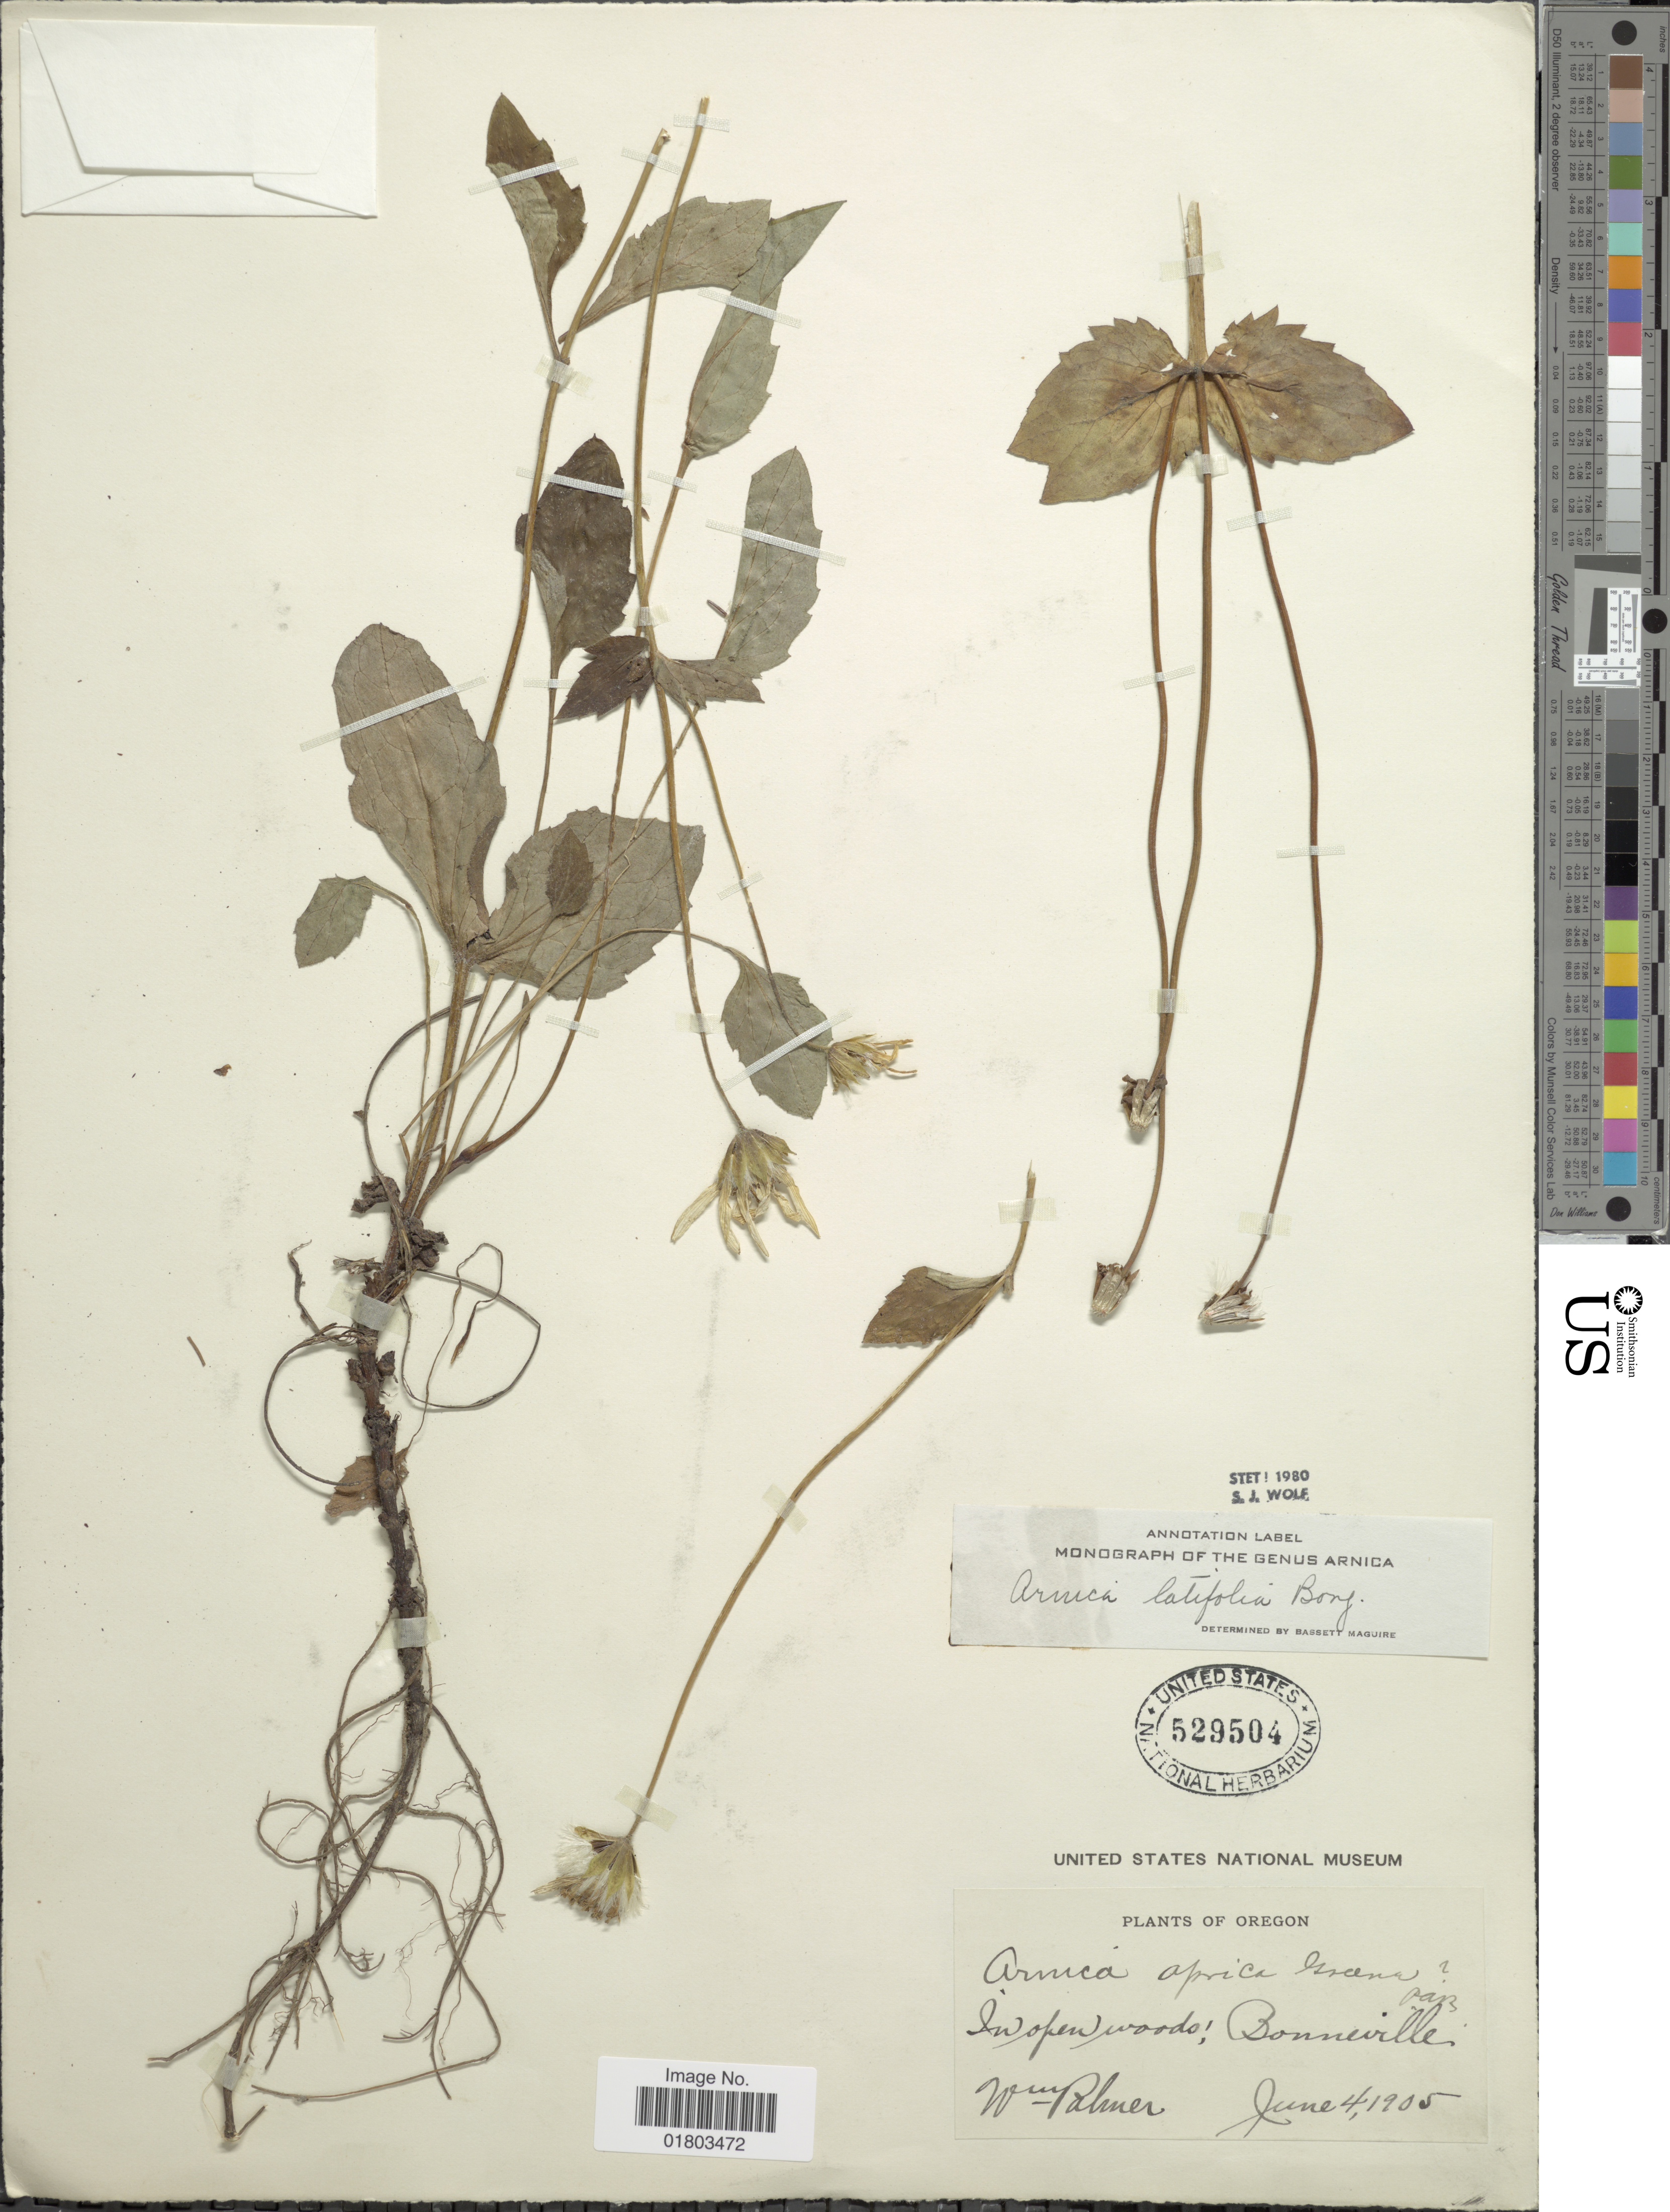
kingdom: Plantae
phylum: Tracheophyta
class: Magnoliopsida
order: Asterales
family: Asteraceae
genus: Arnica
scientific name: Arnica latifolia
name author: Bong.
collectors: W. Palmer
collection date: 1905-06-04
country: United States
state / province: Oregon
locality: In open woods; Bonneville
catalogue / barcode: US 529504